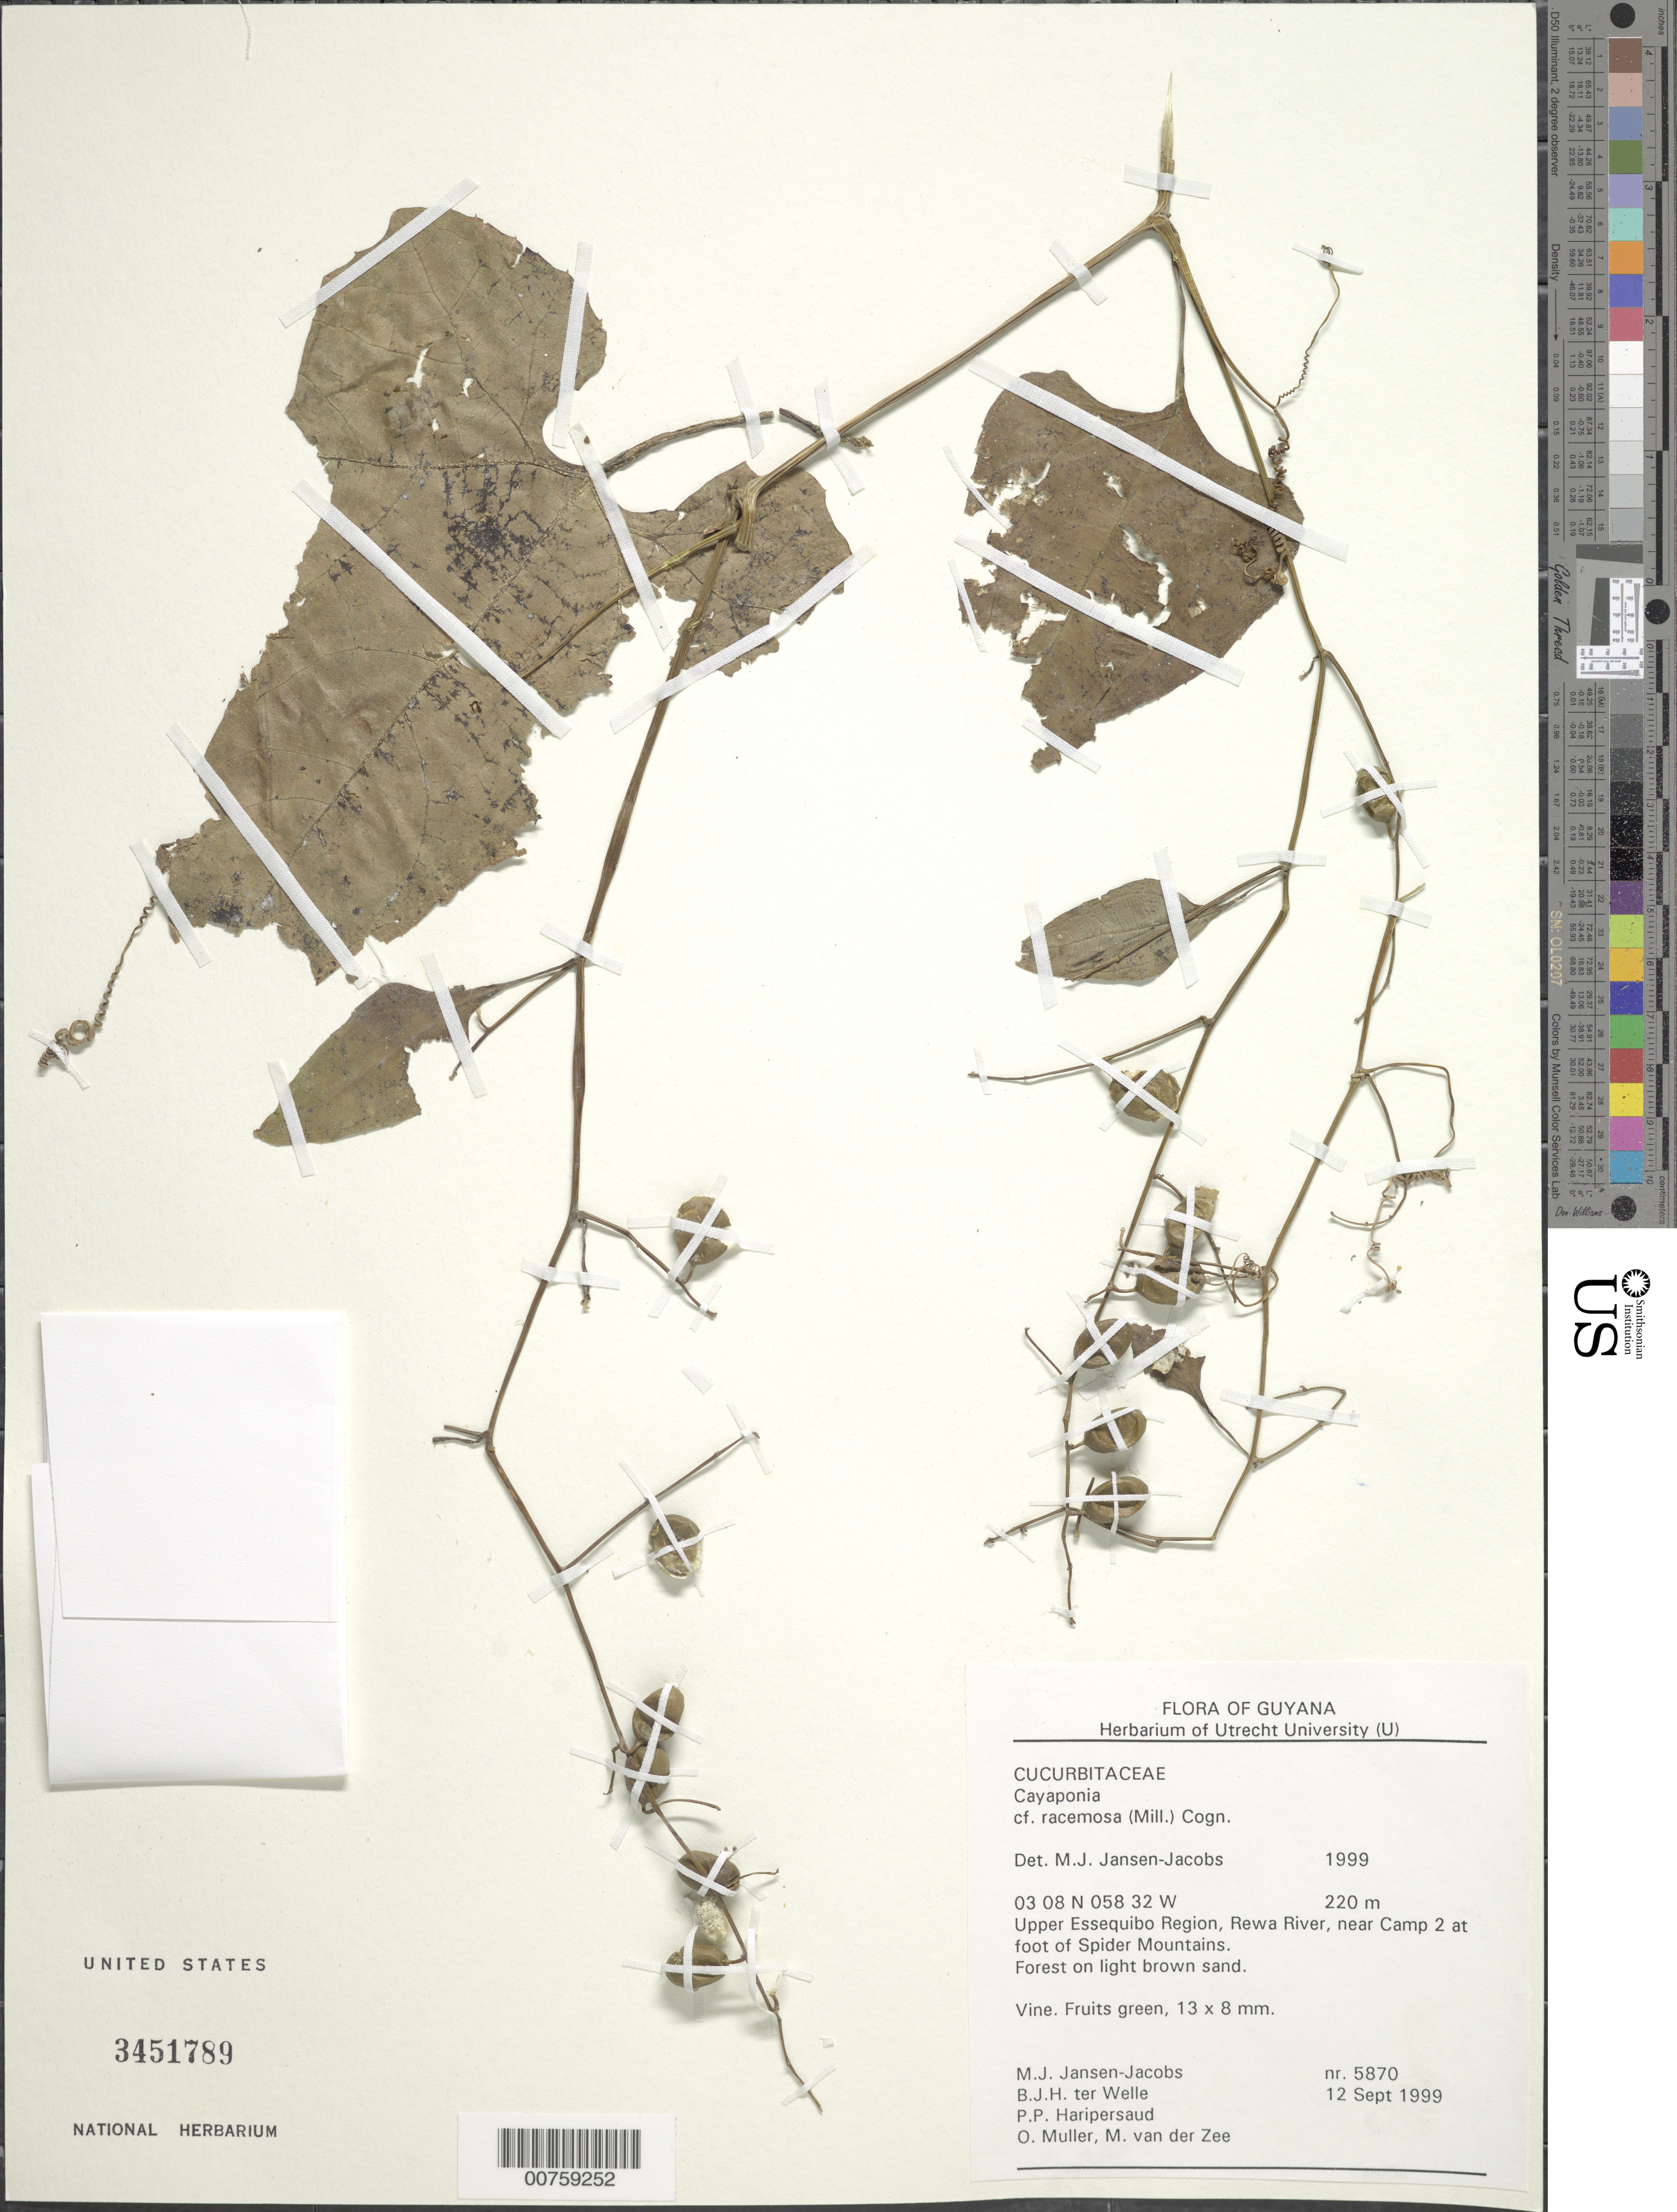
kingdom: Plantae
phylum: Tracheophyta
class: Magnoliopsida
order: Cucurbitales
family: Cucurbitaceae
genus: Cayaponia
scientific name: Cayaponia racemosa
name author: (Mill.) Cogn.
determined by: Jansen-Jacobs, M. J., (U), Nationaal Herbarium Nederland, Utrecht University branch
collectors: M. J. Jansen-Jacobs, B. Welle, P. Haripersaud, O. Muller & M. van der Zee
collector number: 5870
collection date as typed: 12-Sep-99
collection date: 1999-09-12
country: Guyana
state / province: U. Takutu-U. Essequibo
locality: Rewa River, at foot of Spider Mts., near camp 2, Upper Essequibo Region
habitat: Forest on light brown sand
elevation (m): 220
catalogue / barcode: US 3451789